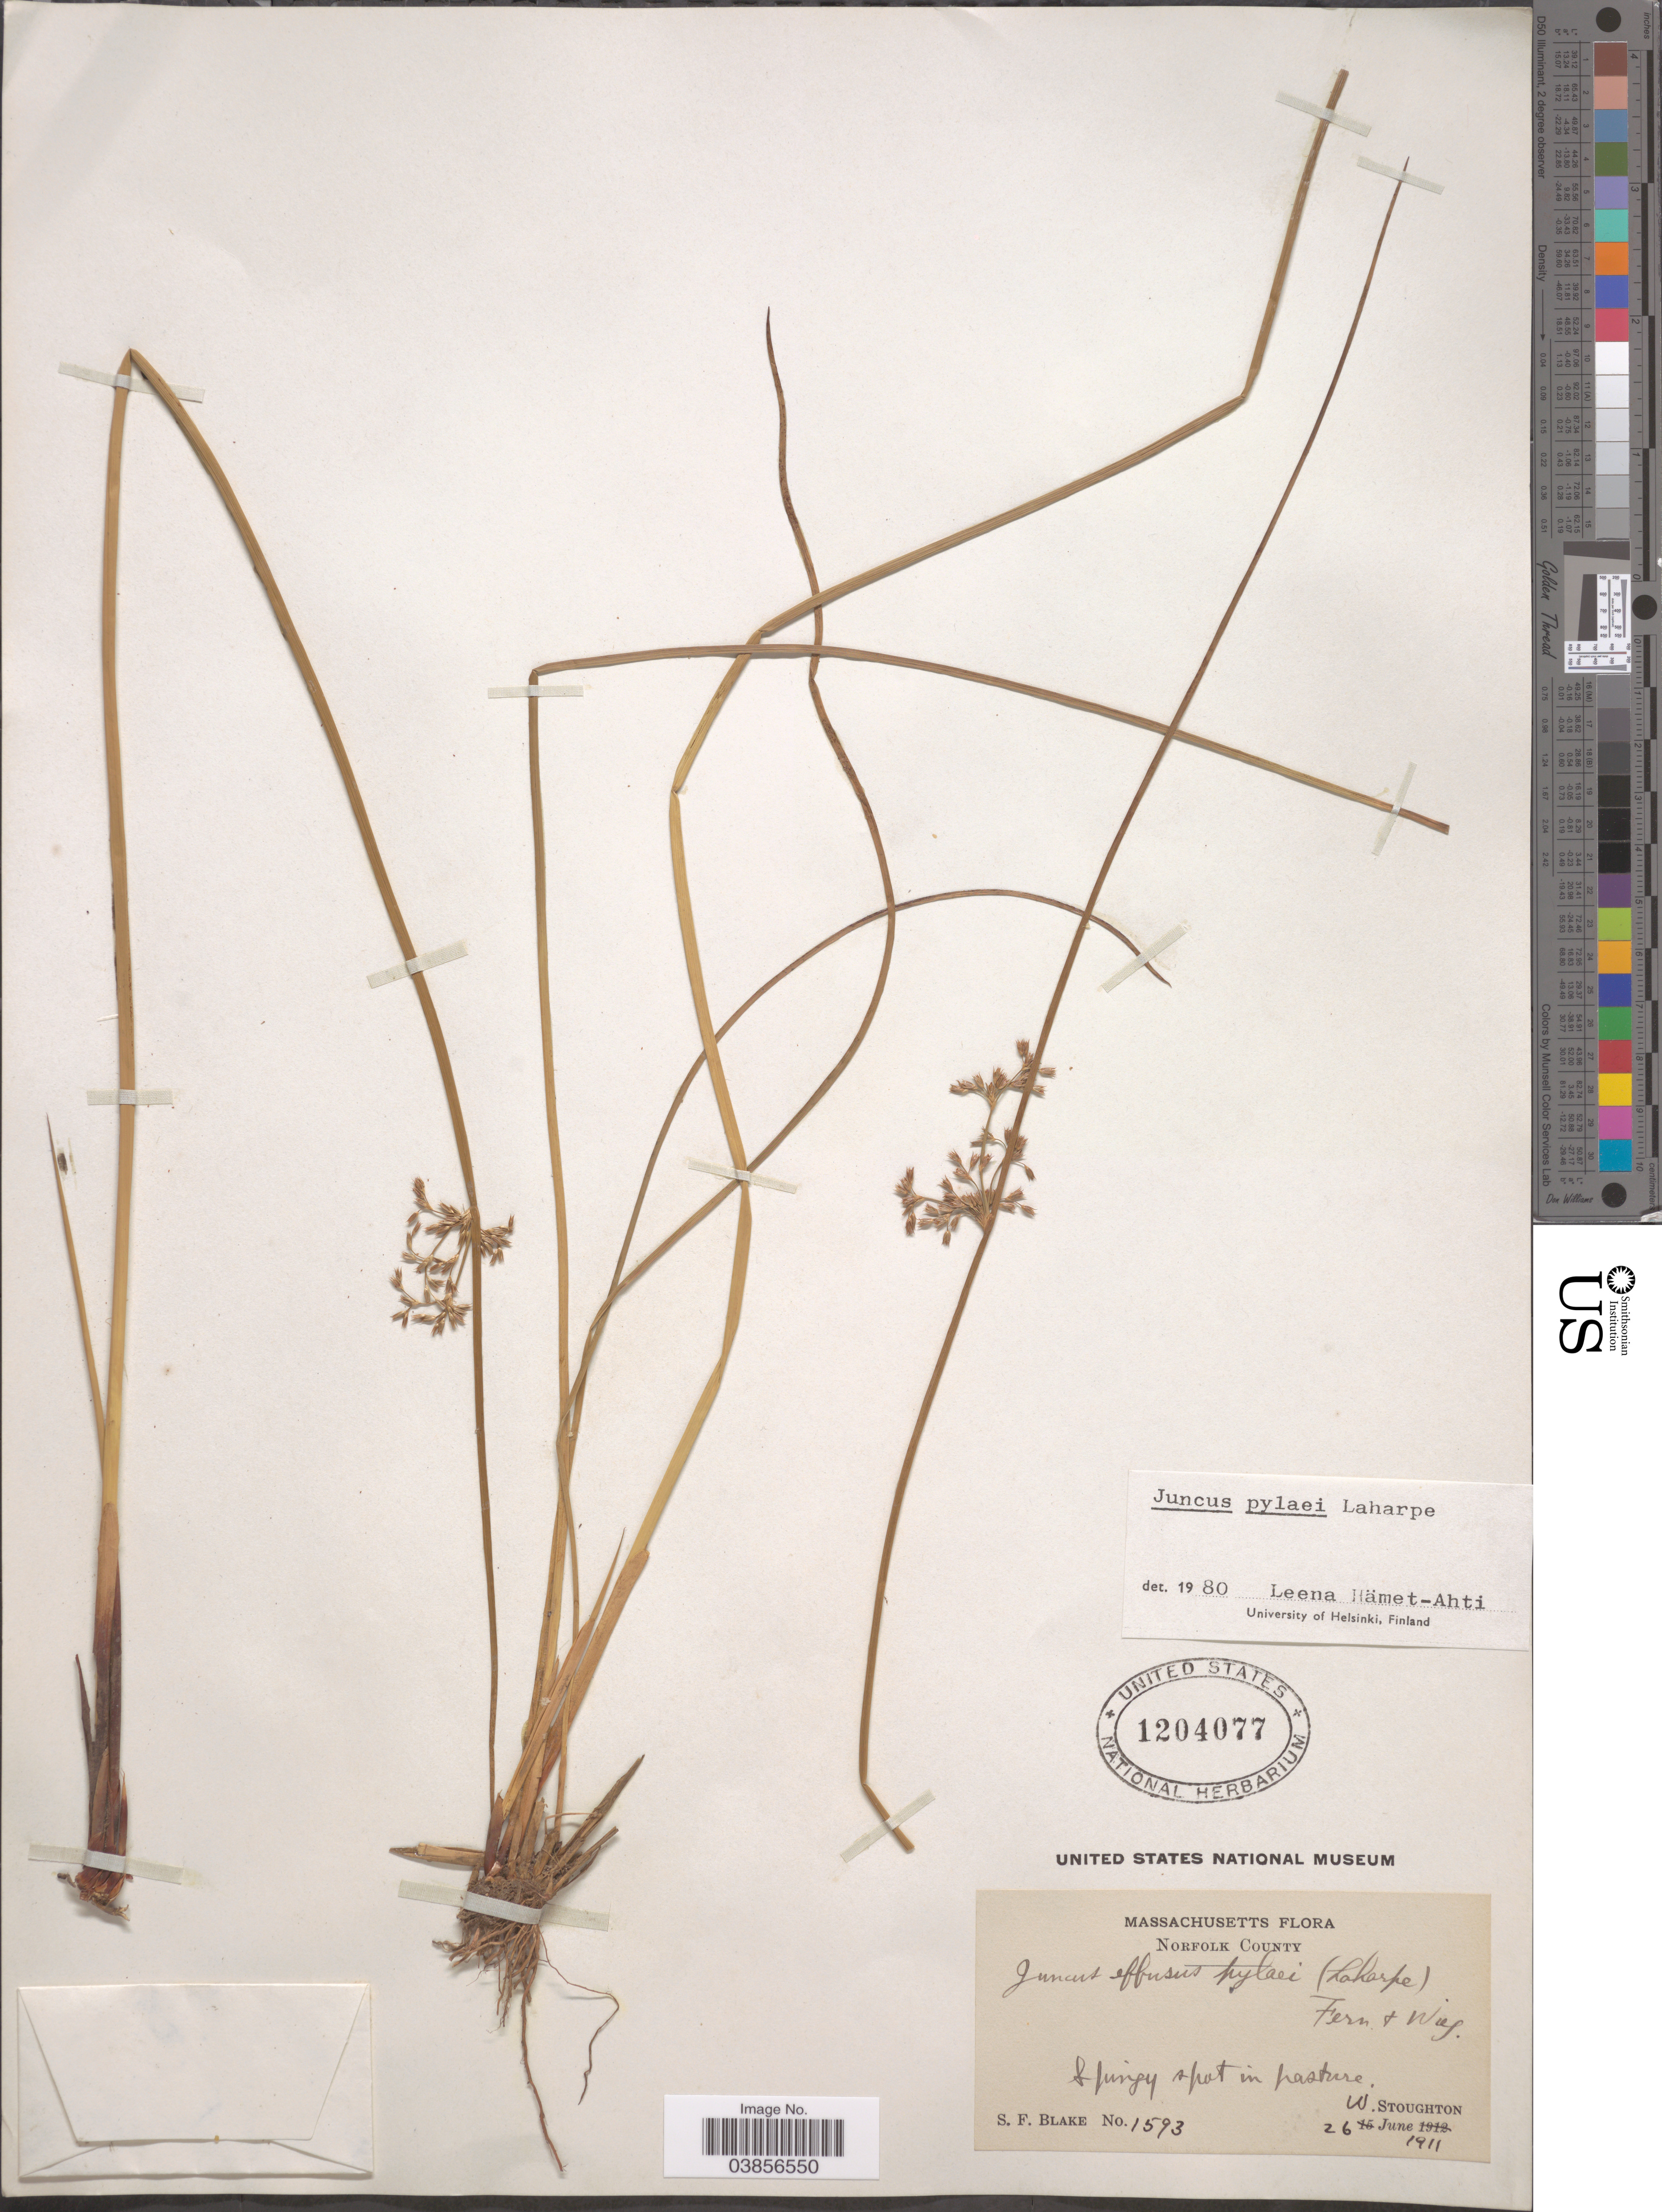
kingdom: Plantae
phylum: Tracheophyta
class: Liliopsida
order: Poales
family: Juncaceae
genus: Juncus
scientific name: Juncus pylaei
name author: Laharpe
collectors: S. Blake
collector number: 1593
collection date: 1911-06-26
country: United States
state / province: Massachusetts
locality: Norfolk County. W. Stoughton.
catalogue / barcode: US 1204077